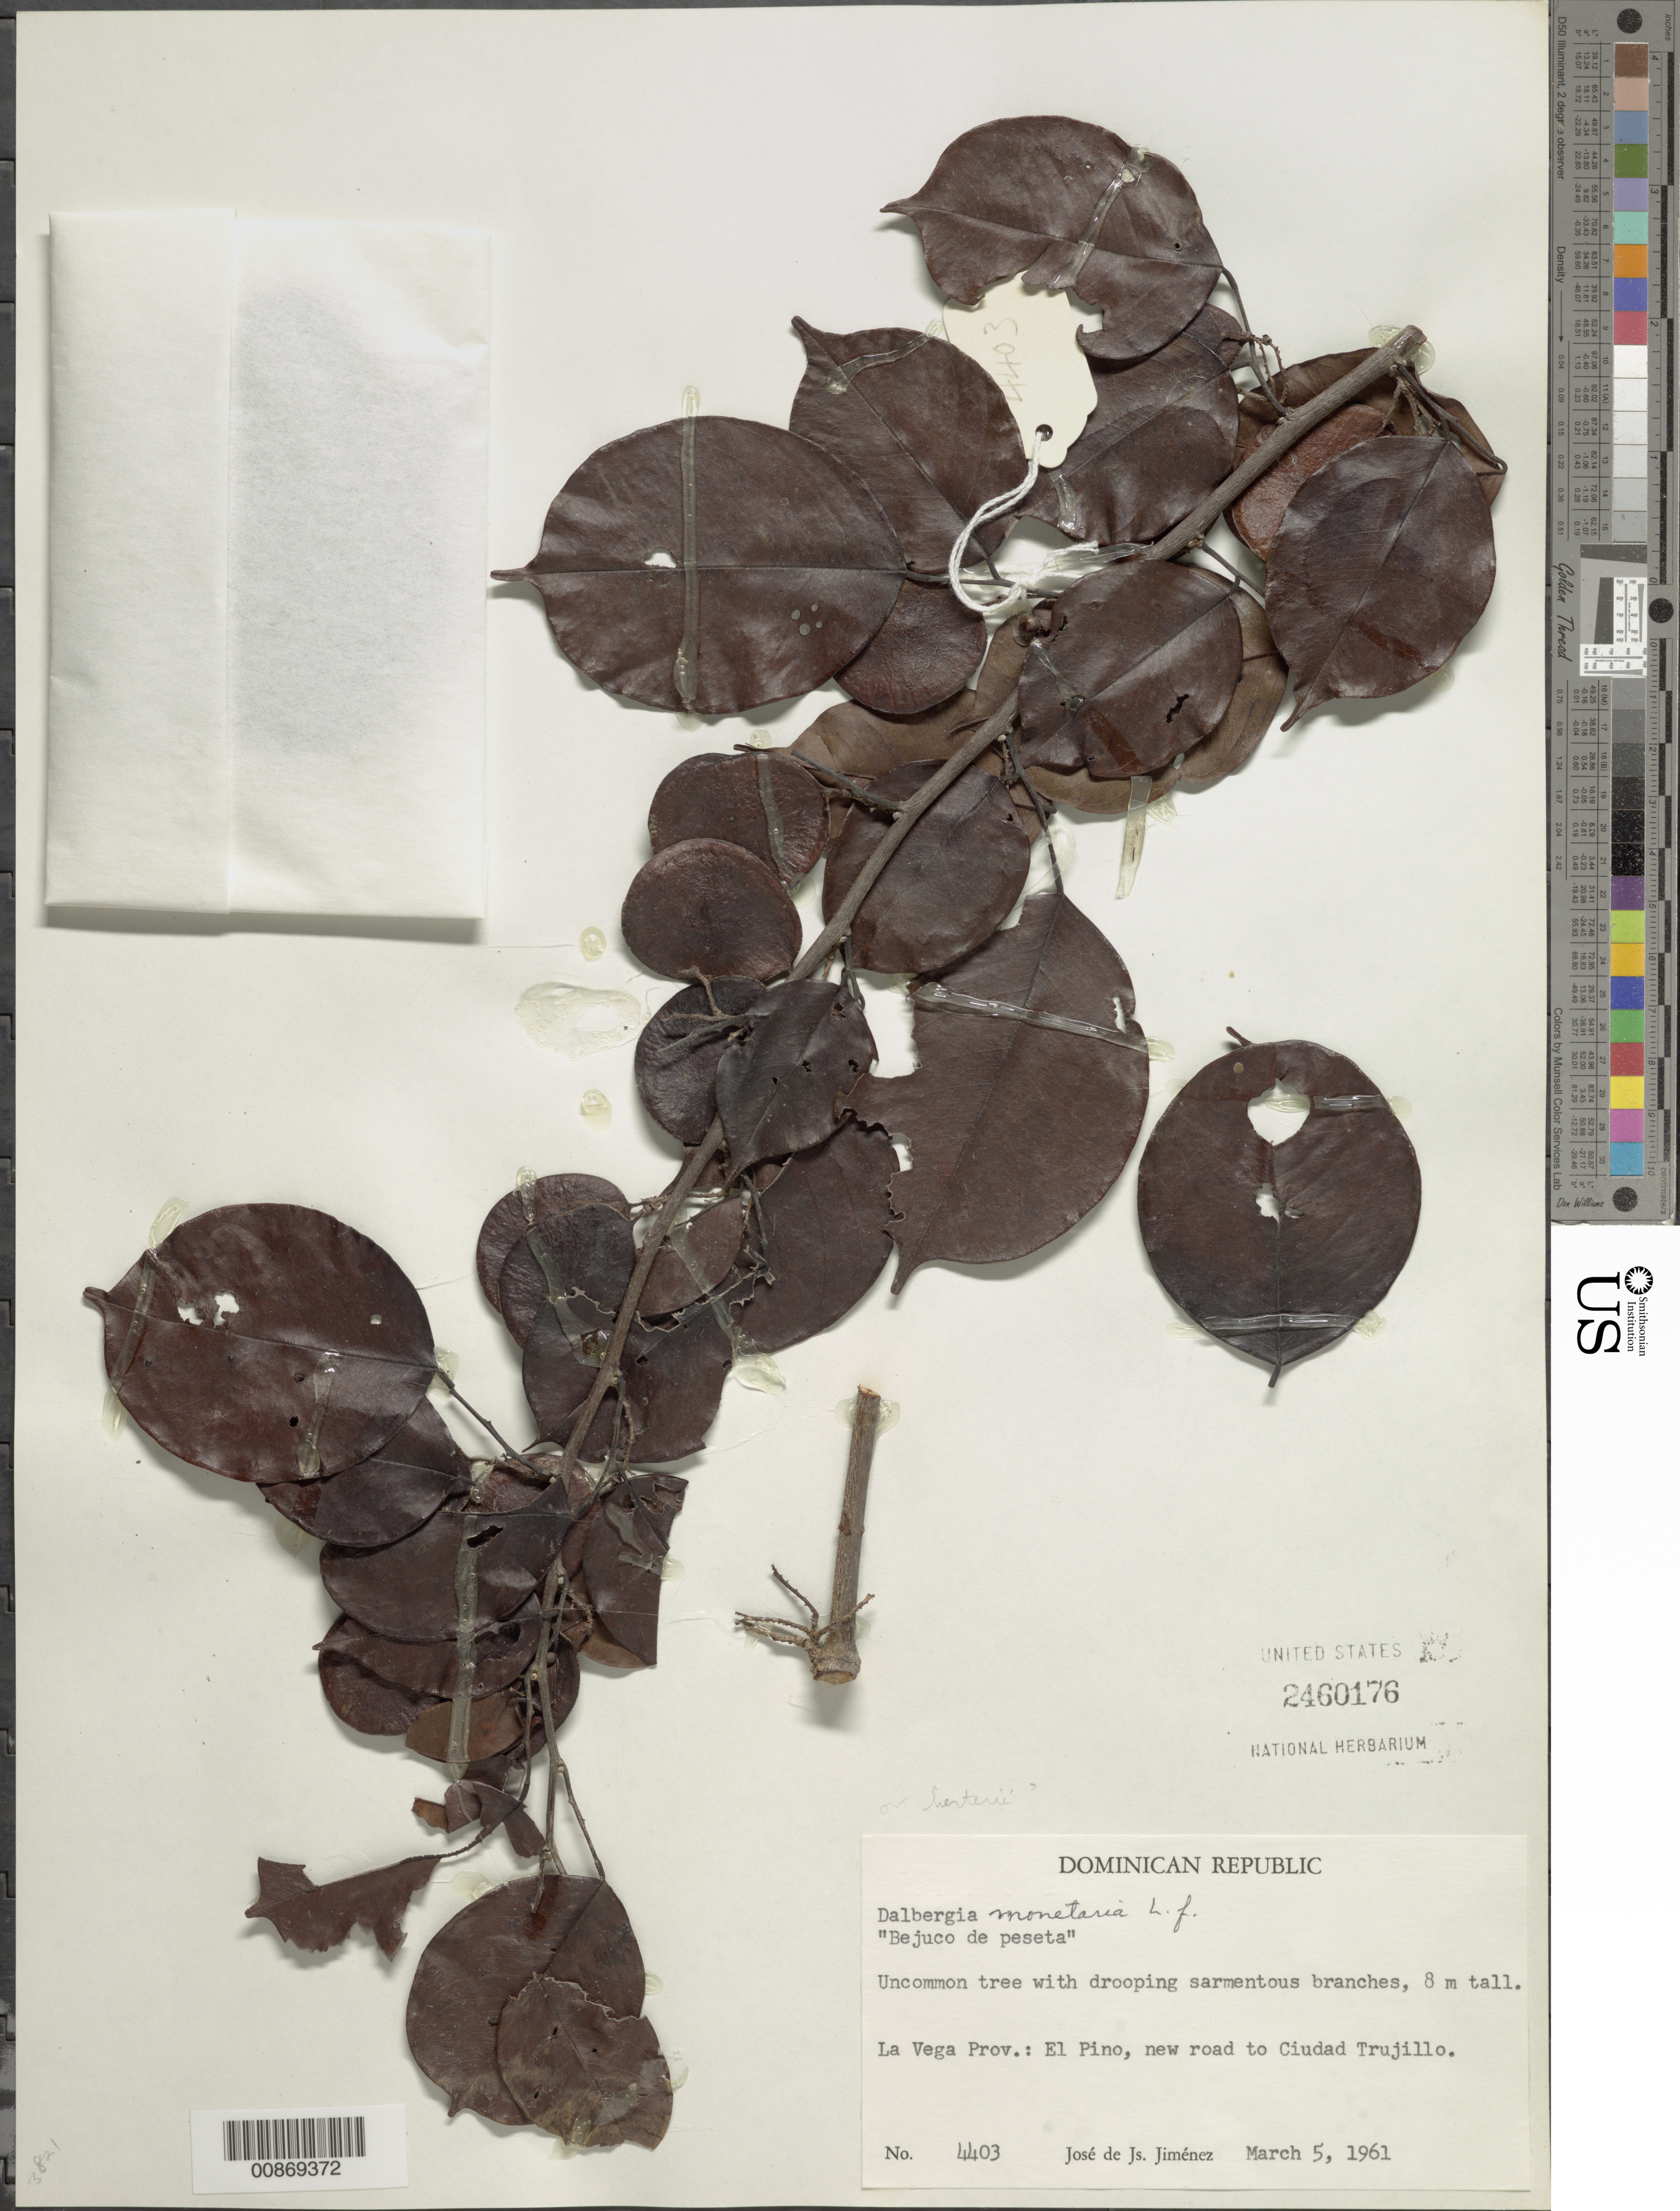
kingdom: Plantae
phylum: Tracheophyta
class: Magnoliopsida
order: Fabales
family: Fabaceae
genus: Dalbergia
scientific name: Dalbergia monetaria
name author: L. f.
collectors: J. J. Jiménez Almonte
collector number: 4403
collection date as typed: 05 Mar 1961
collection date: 1961-03-05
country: Dominican Republic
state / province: La Vega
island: Hispaniola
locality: El Pino, new road to Ciudad Trujillo.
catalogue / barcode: US 2460176